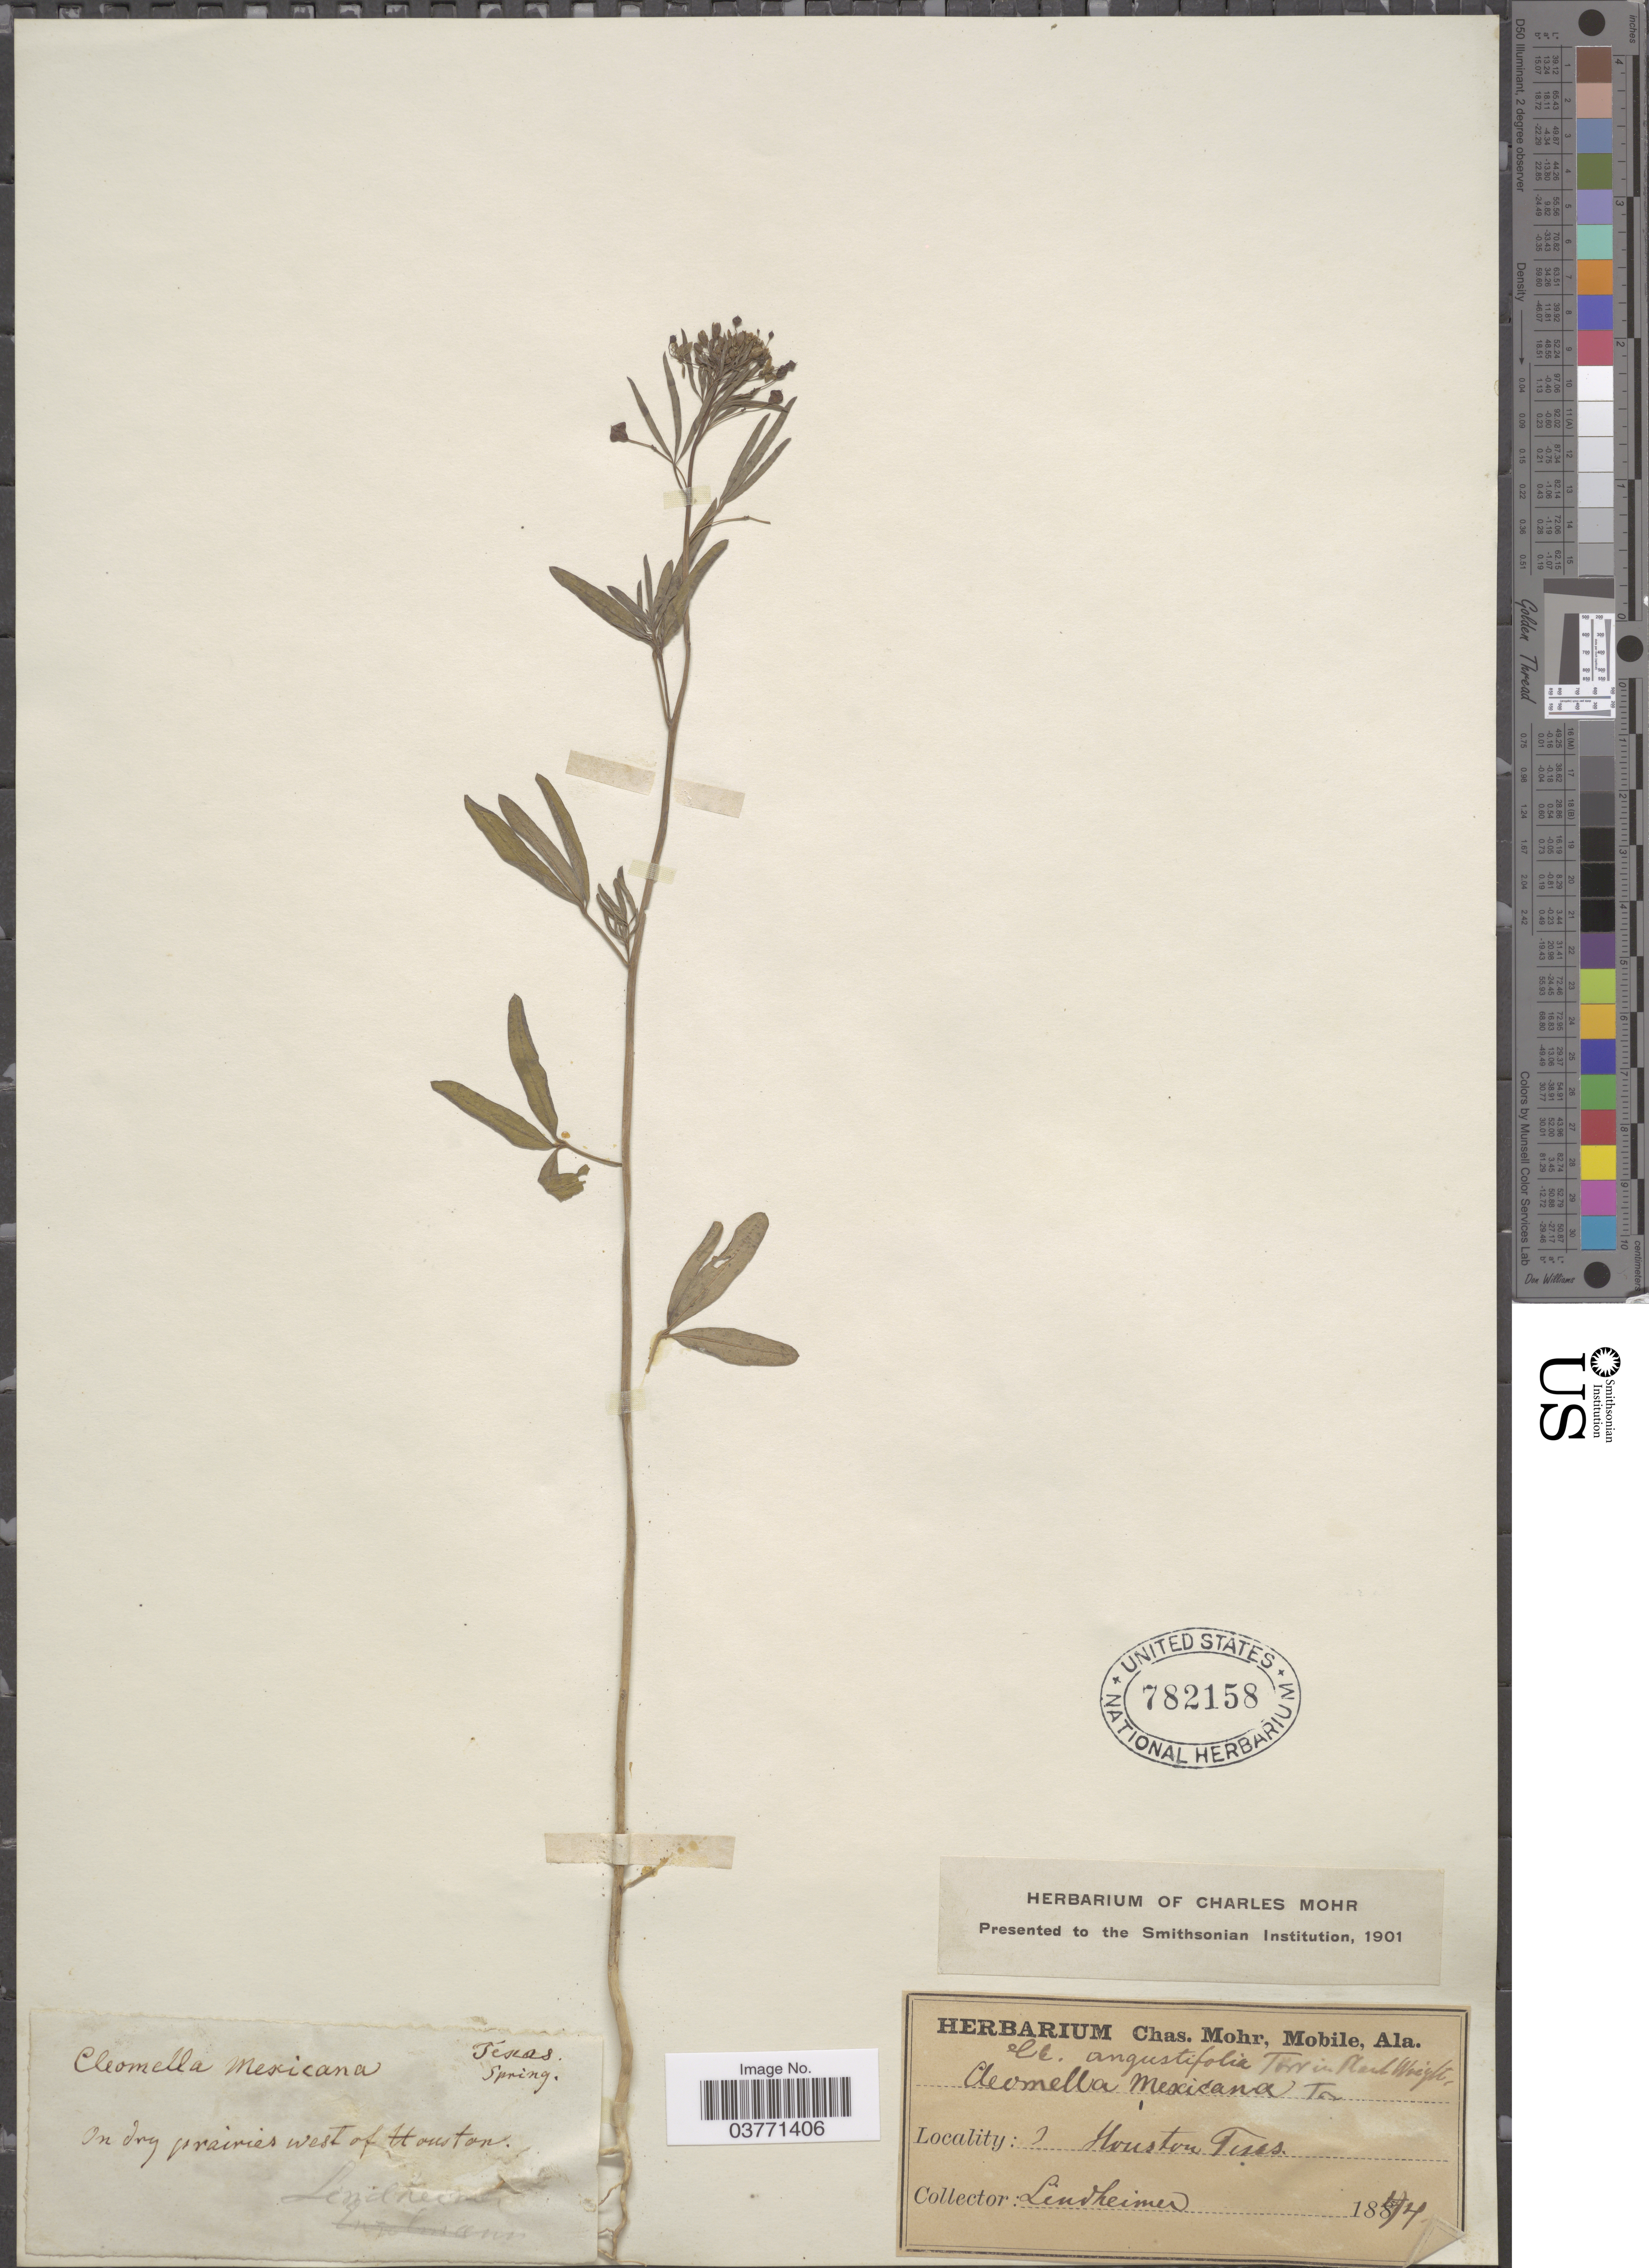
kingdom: Plantae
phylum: Tracheophyta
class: Magnoliopsida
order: Brassicales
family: Cleomaceae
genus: Cleomella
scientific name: Cleomella angustifolia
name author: Torr.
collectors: -. Lindheimer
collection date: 1844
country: United States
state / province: Texas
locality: Texas Spring. On dry prairies west of Houston.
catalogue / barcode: US 782158